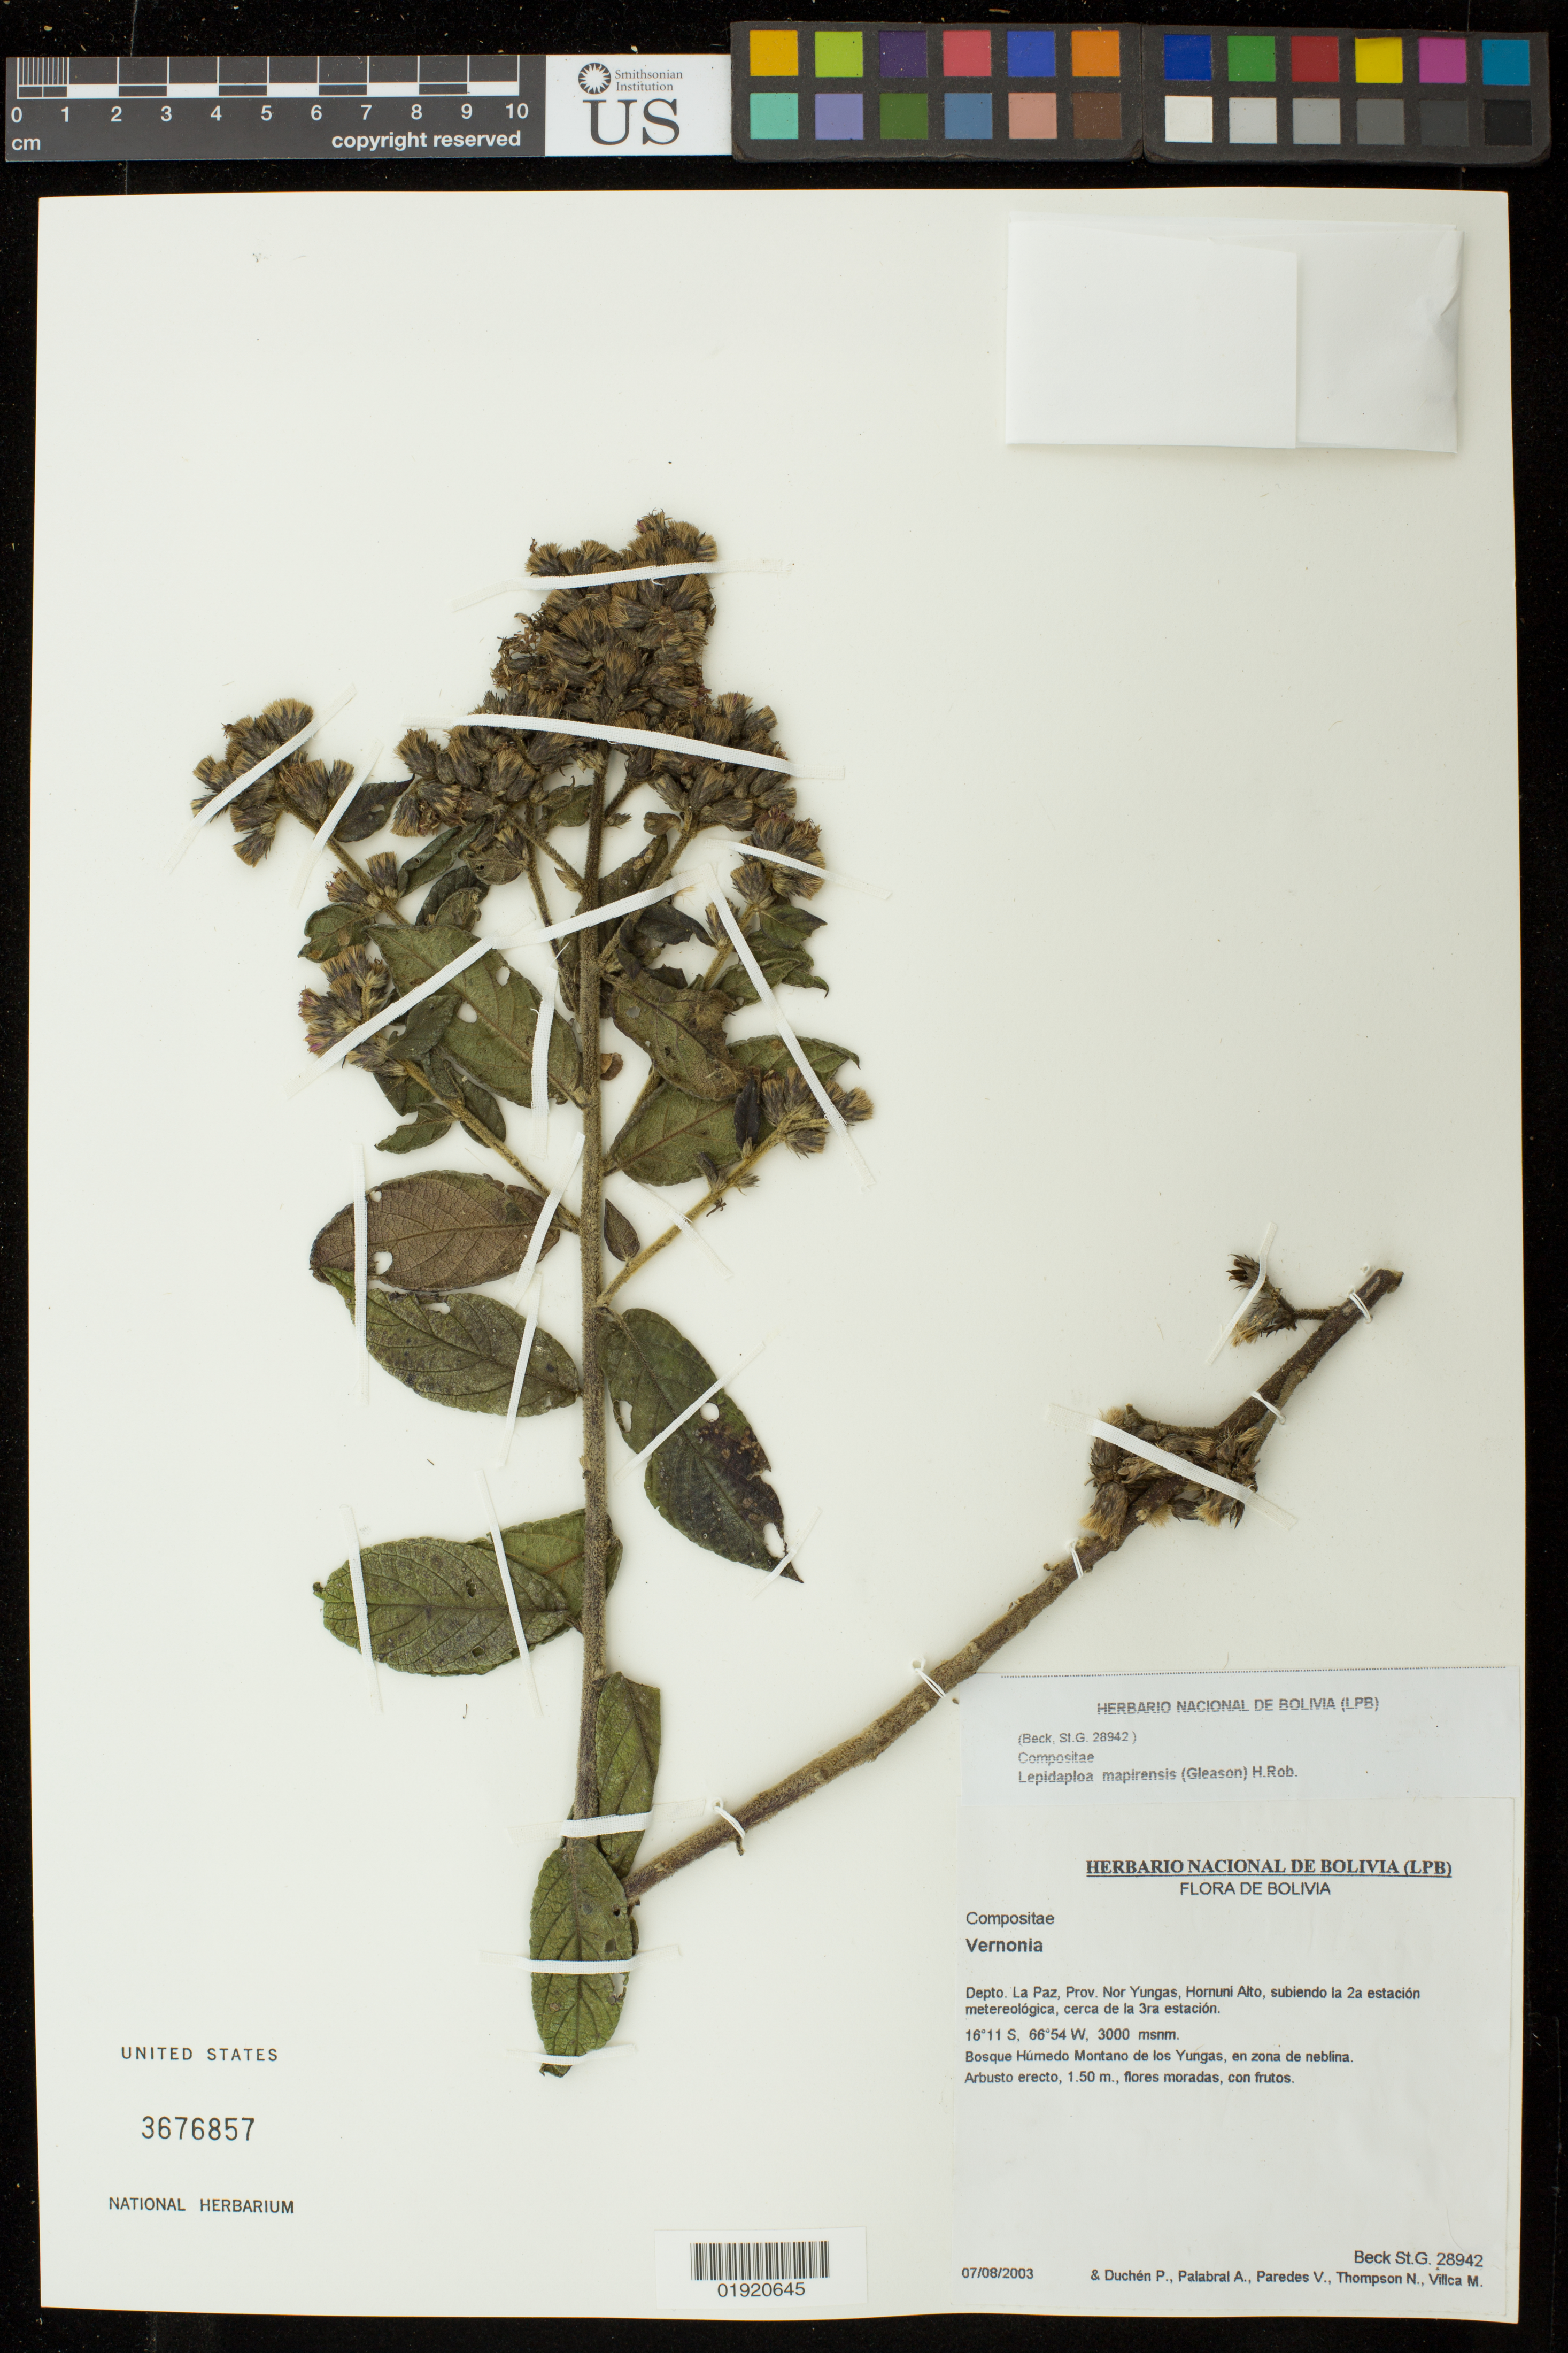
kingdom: Plantae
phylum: Tracheophyta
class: Magnoliopsida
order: Asterales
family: Asteraceae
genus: Lepidaploa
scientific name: Lepidaploa mapirensis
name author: (Gleason) H. Rob.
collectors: S. Beck, P. Duchen, A. Palabral, V. Paredes, N. Thompson & M. Villca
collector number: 28942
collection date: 2003-08-07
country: Bolivia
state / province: La Paz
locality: Depto. La Paz, Prov. Nor Yungas, Hornuni Alto, subiendo la 2a estacion metereologica, cerca de la 3ra estacion.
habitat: Bosque Humedo Montano de los Yungas, en zona de neblina.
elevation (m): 3000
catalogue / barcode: US 3676857